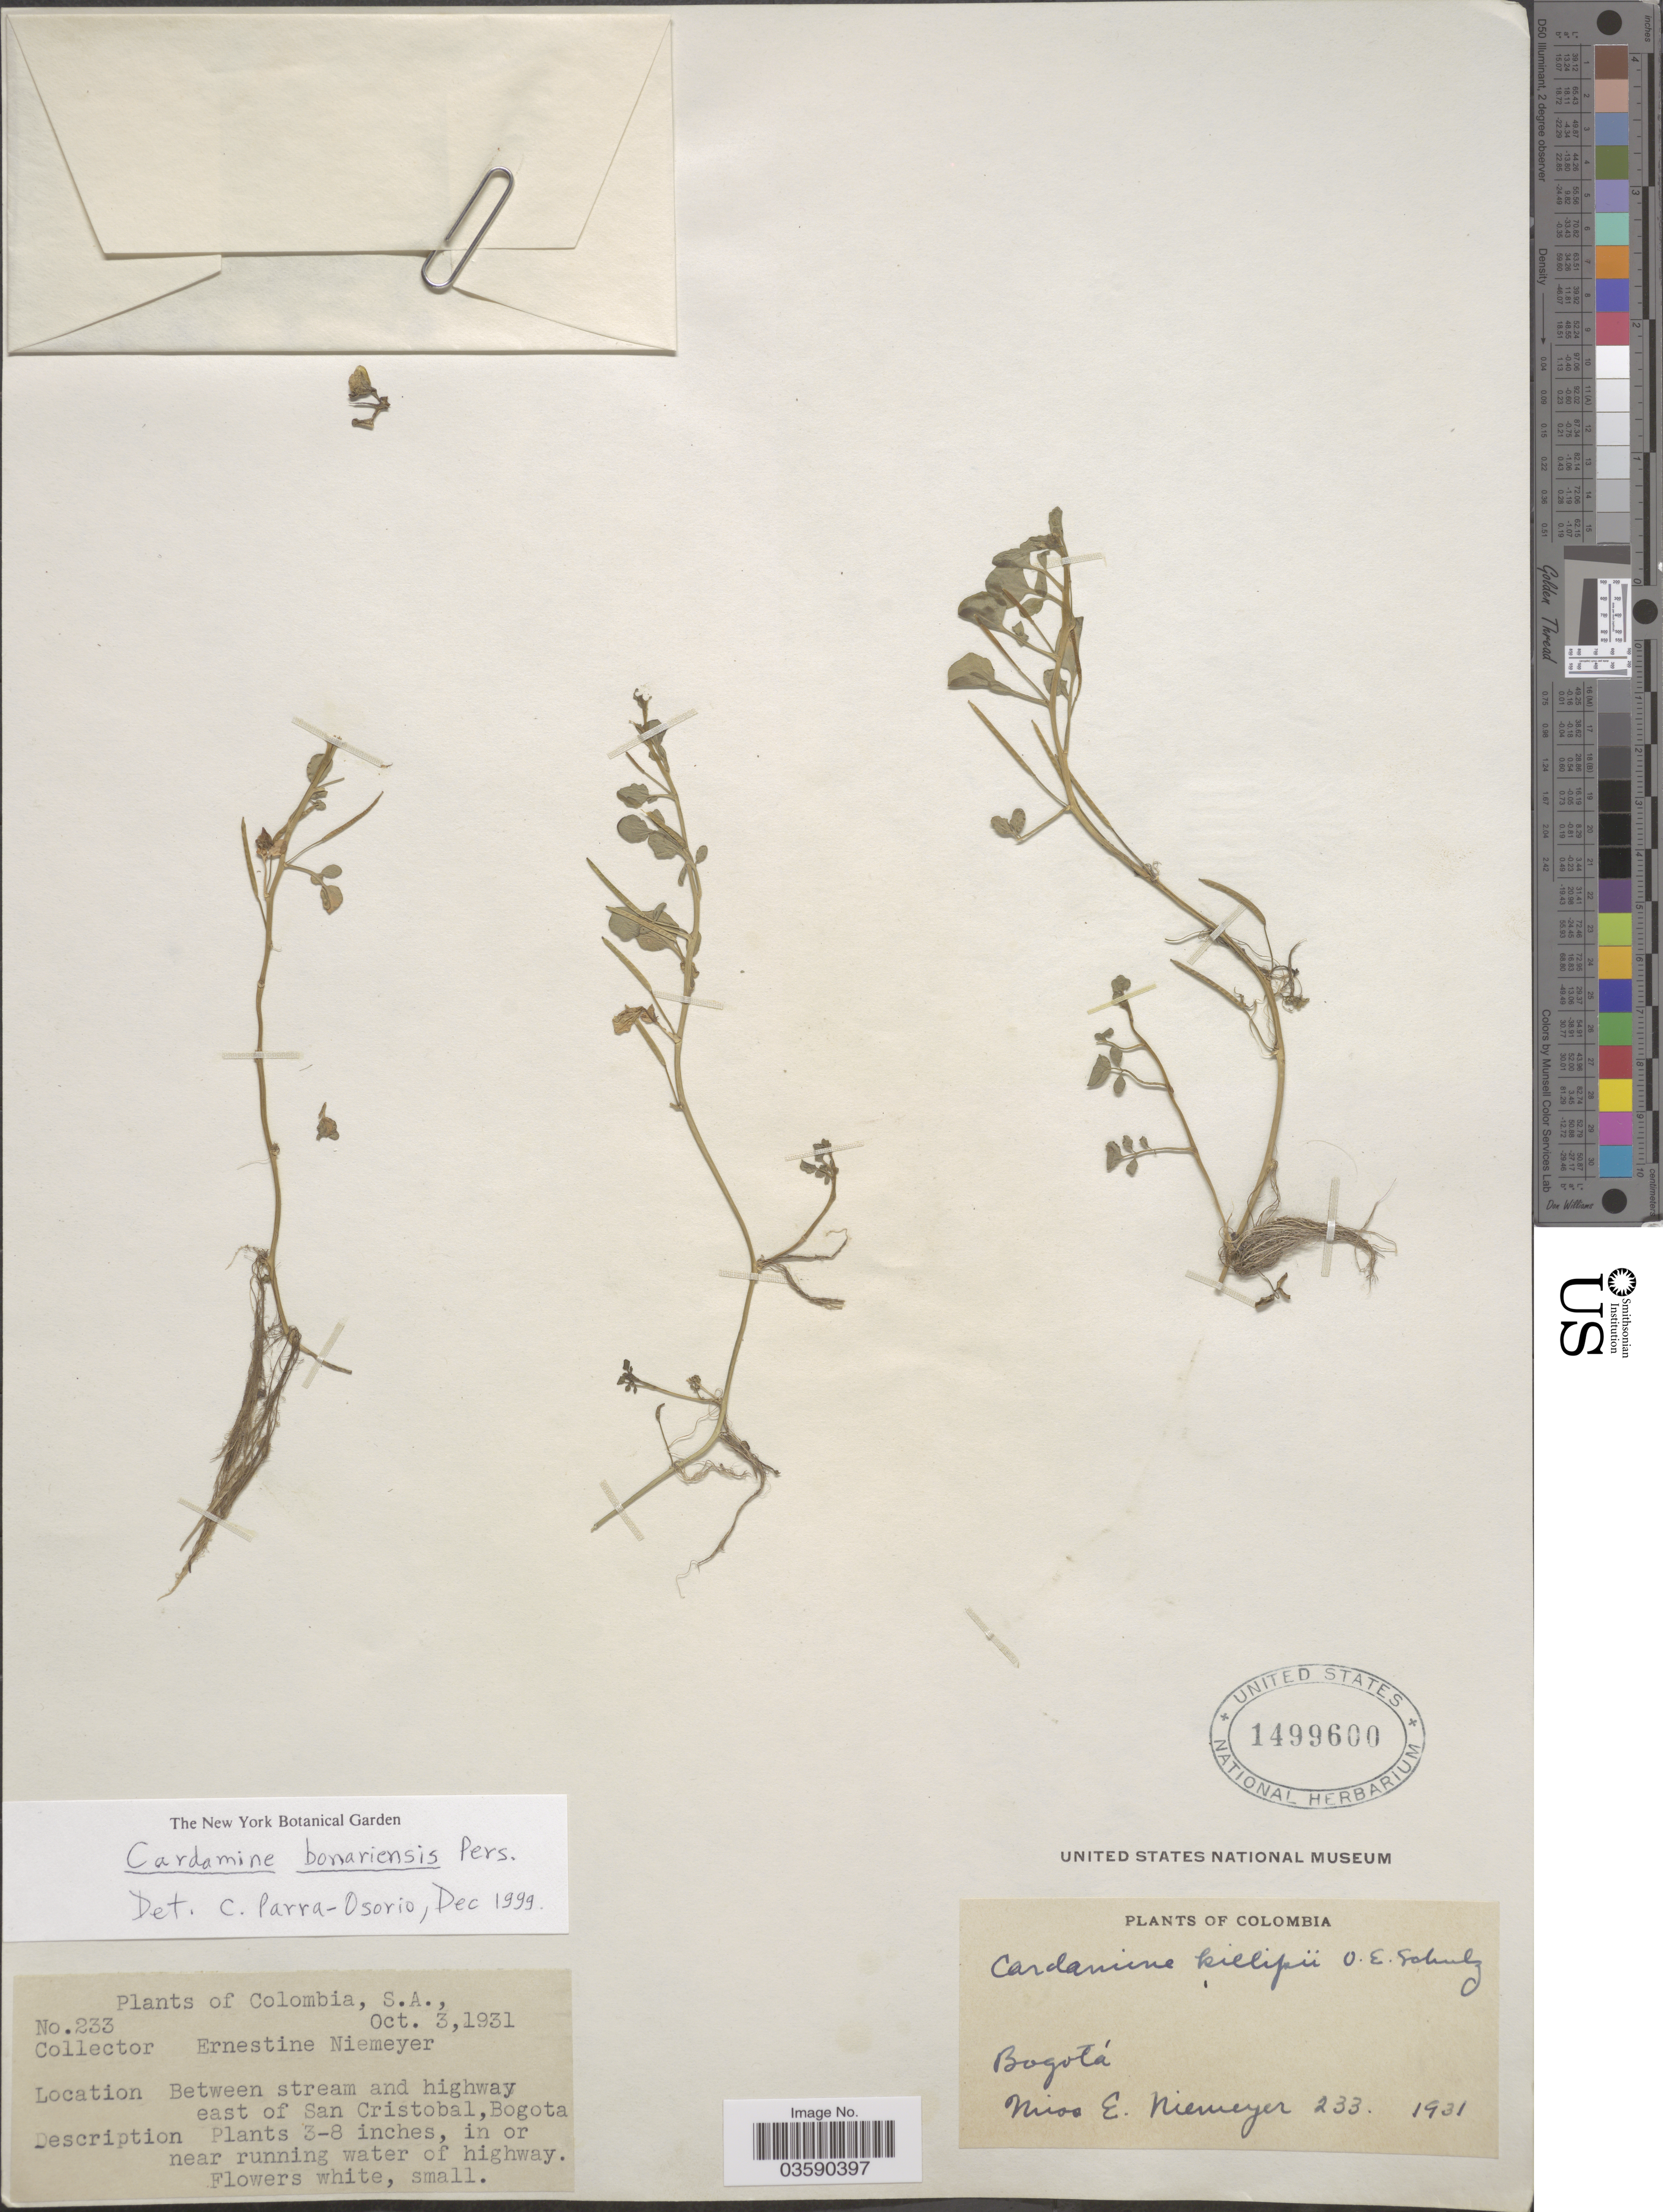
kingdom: Plantae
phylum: Tracheophyta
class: Magnoliopsida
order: Brassicales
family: Brassicaceae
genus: Cardamine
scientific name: Cardamine bonariensis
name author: Pers.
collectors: E. H. Niemeyer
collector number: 233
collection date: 1931-10-03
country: Colombia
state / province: Bogota D.C.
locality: Between stream and highway east of San Cristobal.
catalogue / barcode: US 1499600